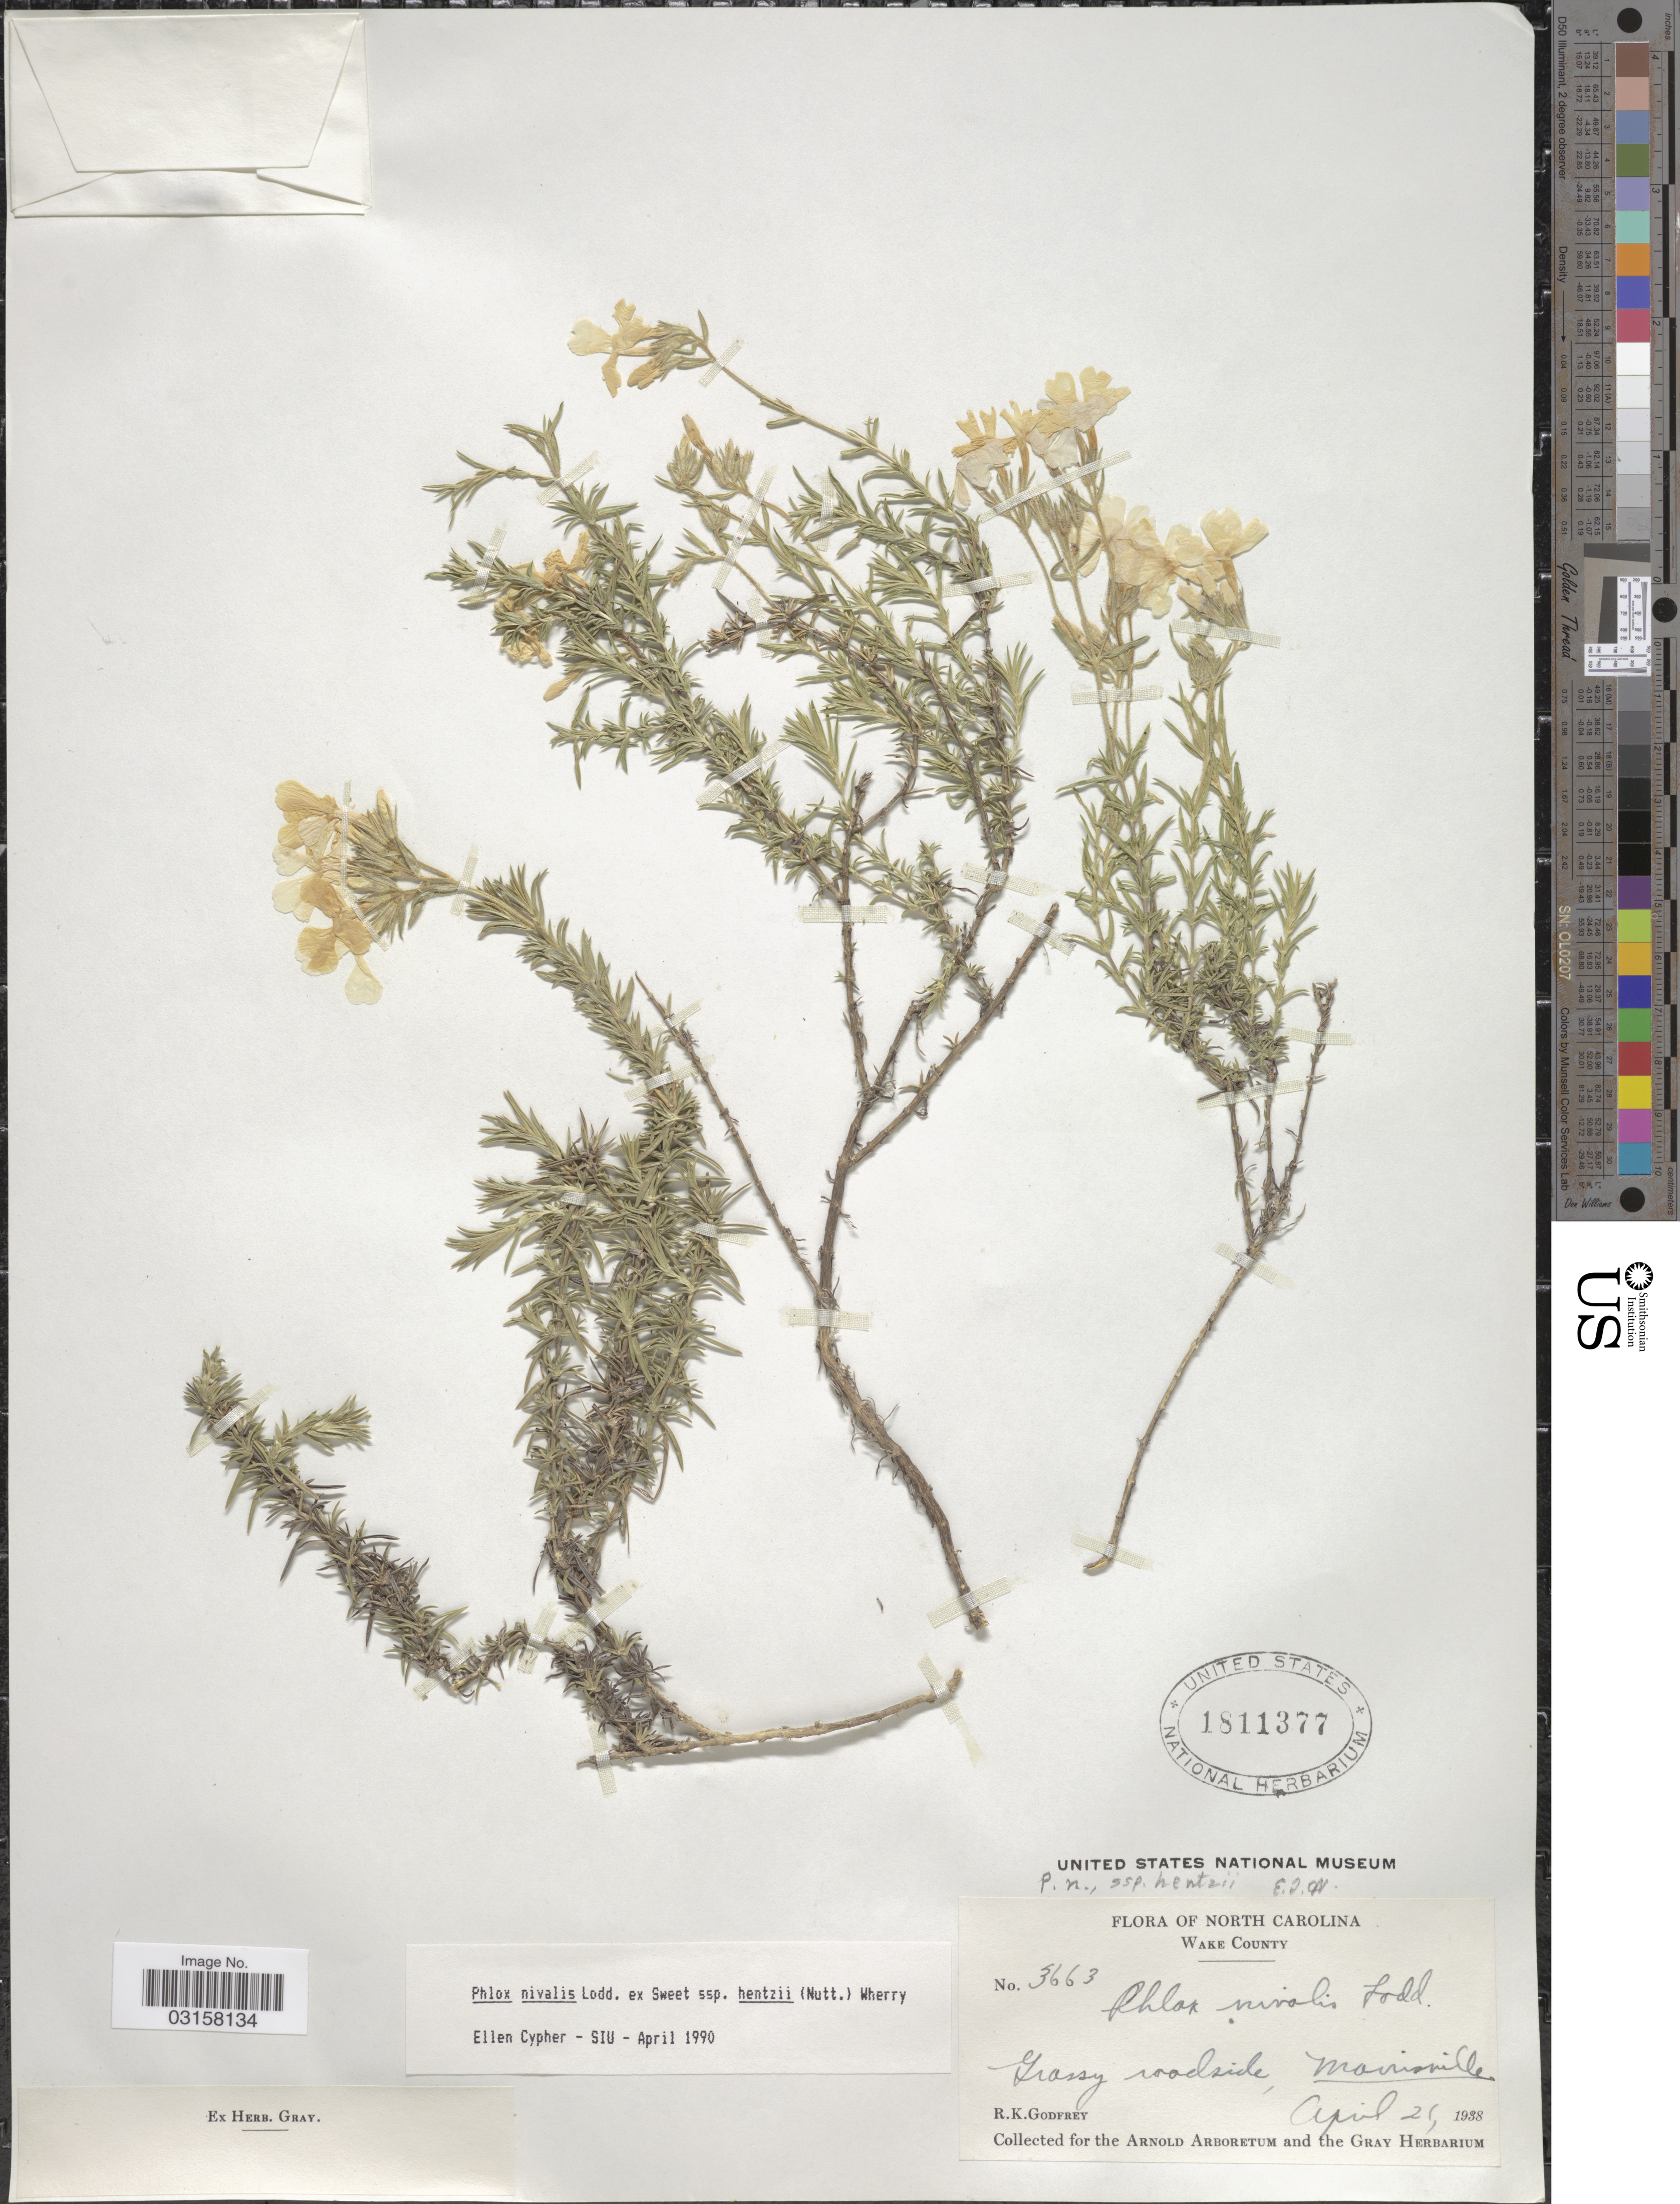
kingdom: Plantae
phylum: Tracheophyta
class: Magnoliopsida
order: Ericales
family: Polemoniaceae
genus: Phlox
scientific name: Phlox nivalis subsp. nivalis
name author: Lodd. ex Sweet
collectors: R. K. Godfrey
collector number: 3663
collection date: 1938-04-21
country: United States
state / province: North Carolina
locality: Wake County. Grassy roadside, Mavisville.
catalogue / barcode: US 1811377